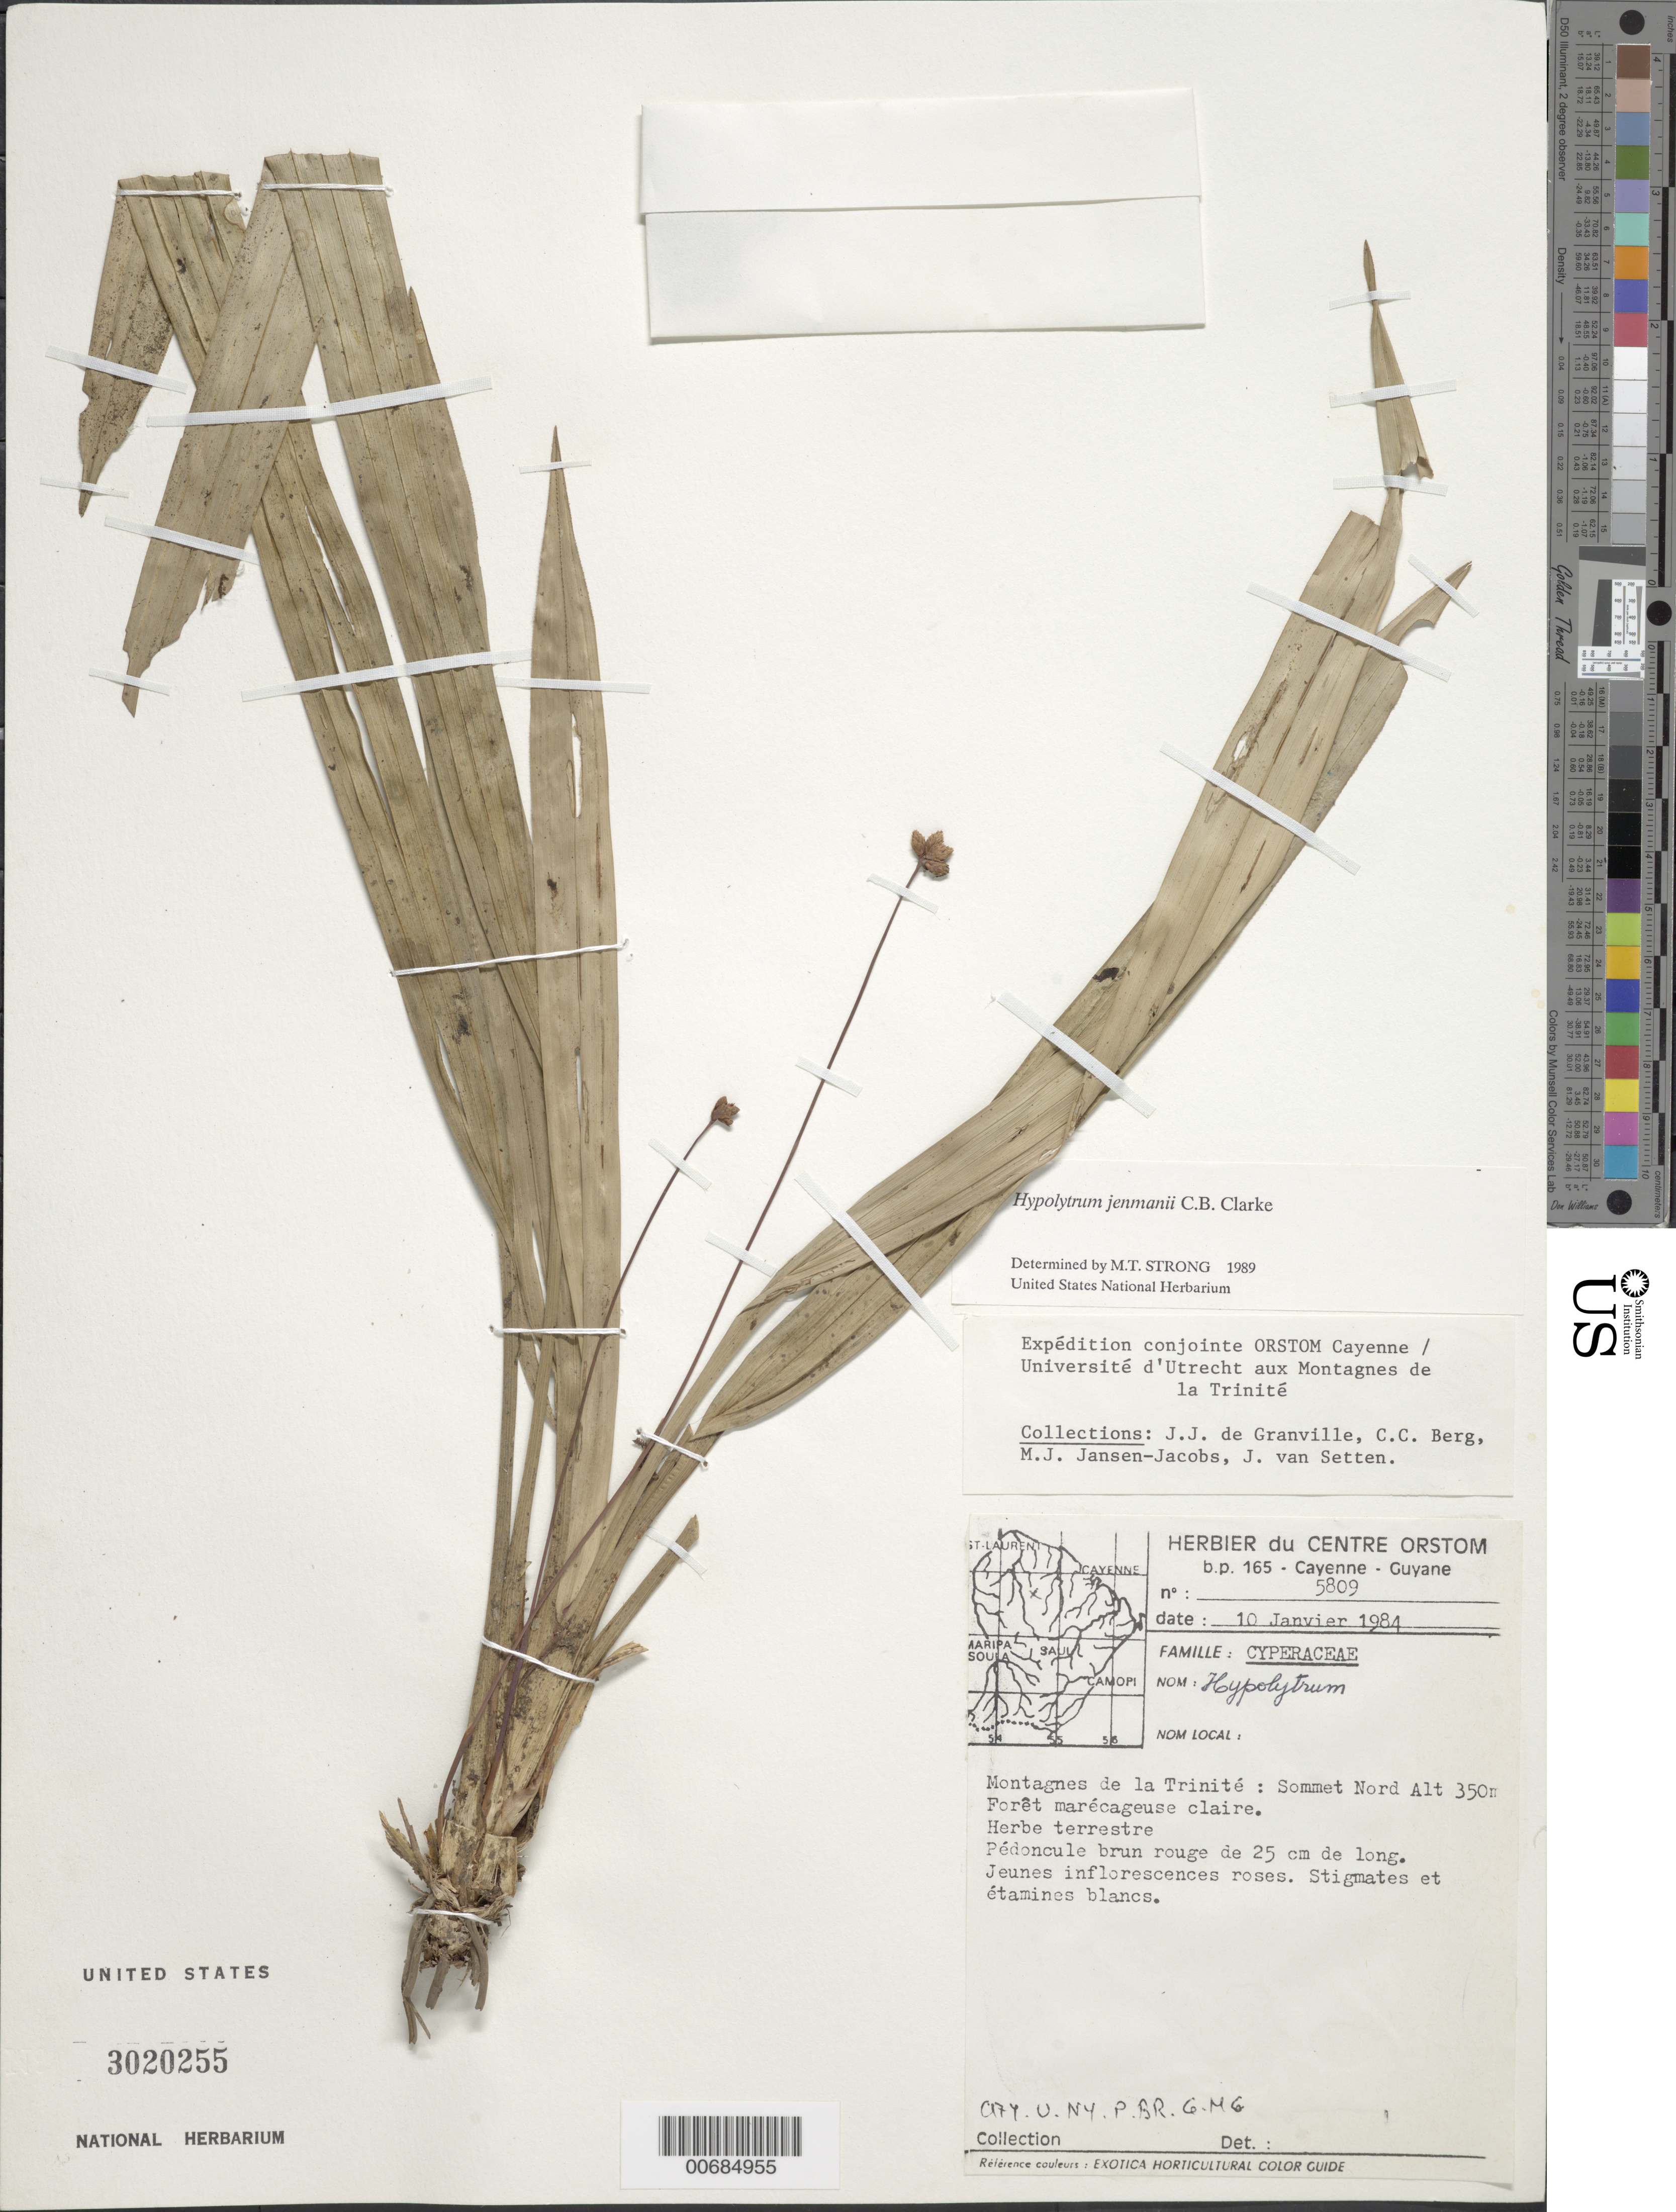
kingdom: Plantae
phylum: Tracheophyta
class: Liliopsida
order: Poales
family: Cyperaceae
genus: Hypolytrum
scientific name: Hypolytrum jenmanii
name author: C.B. Clarke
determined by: Strong, M. T., (US), Smithsonian Institution - National Museum of Natural History (UNITED STATES)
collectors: J.-J. de Granville, C. C. Berg, M. J. Jansen-Jacobs & J. van Setten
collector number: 5809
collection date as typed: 10-Jan-84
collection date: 1984-01-10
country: French Guiana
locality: Montagnes de la Trinité, sommet Nord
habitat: Forêt marécageuse claire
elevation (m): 350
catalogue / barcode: US 3020255